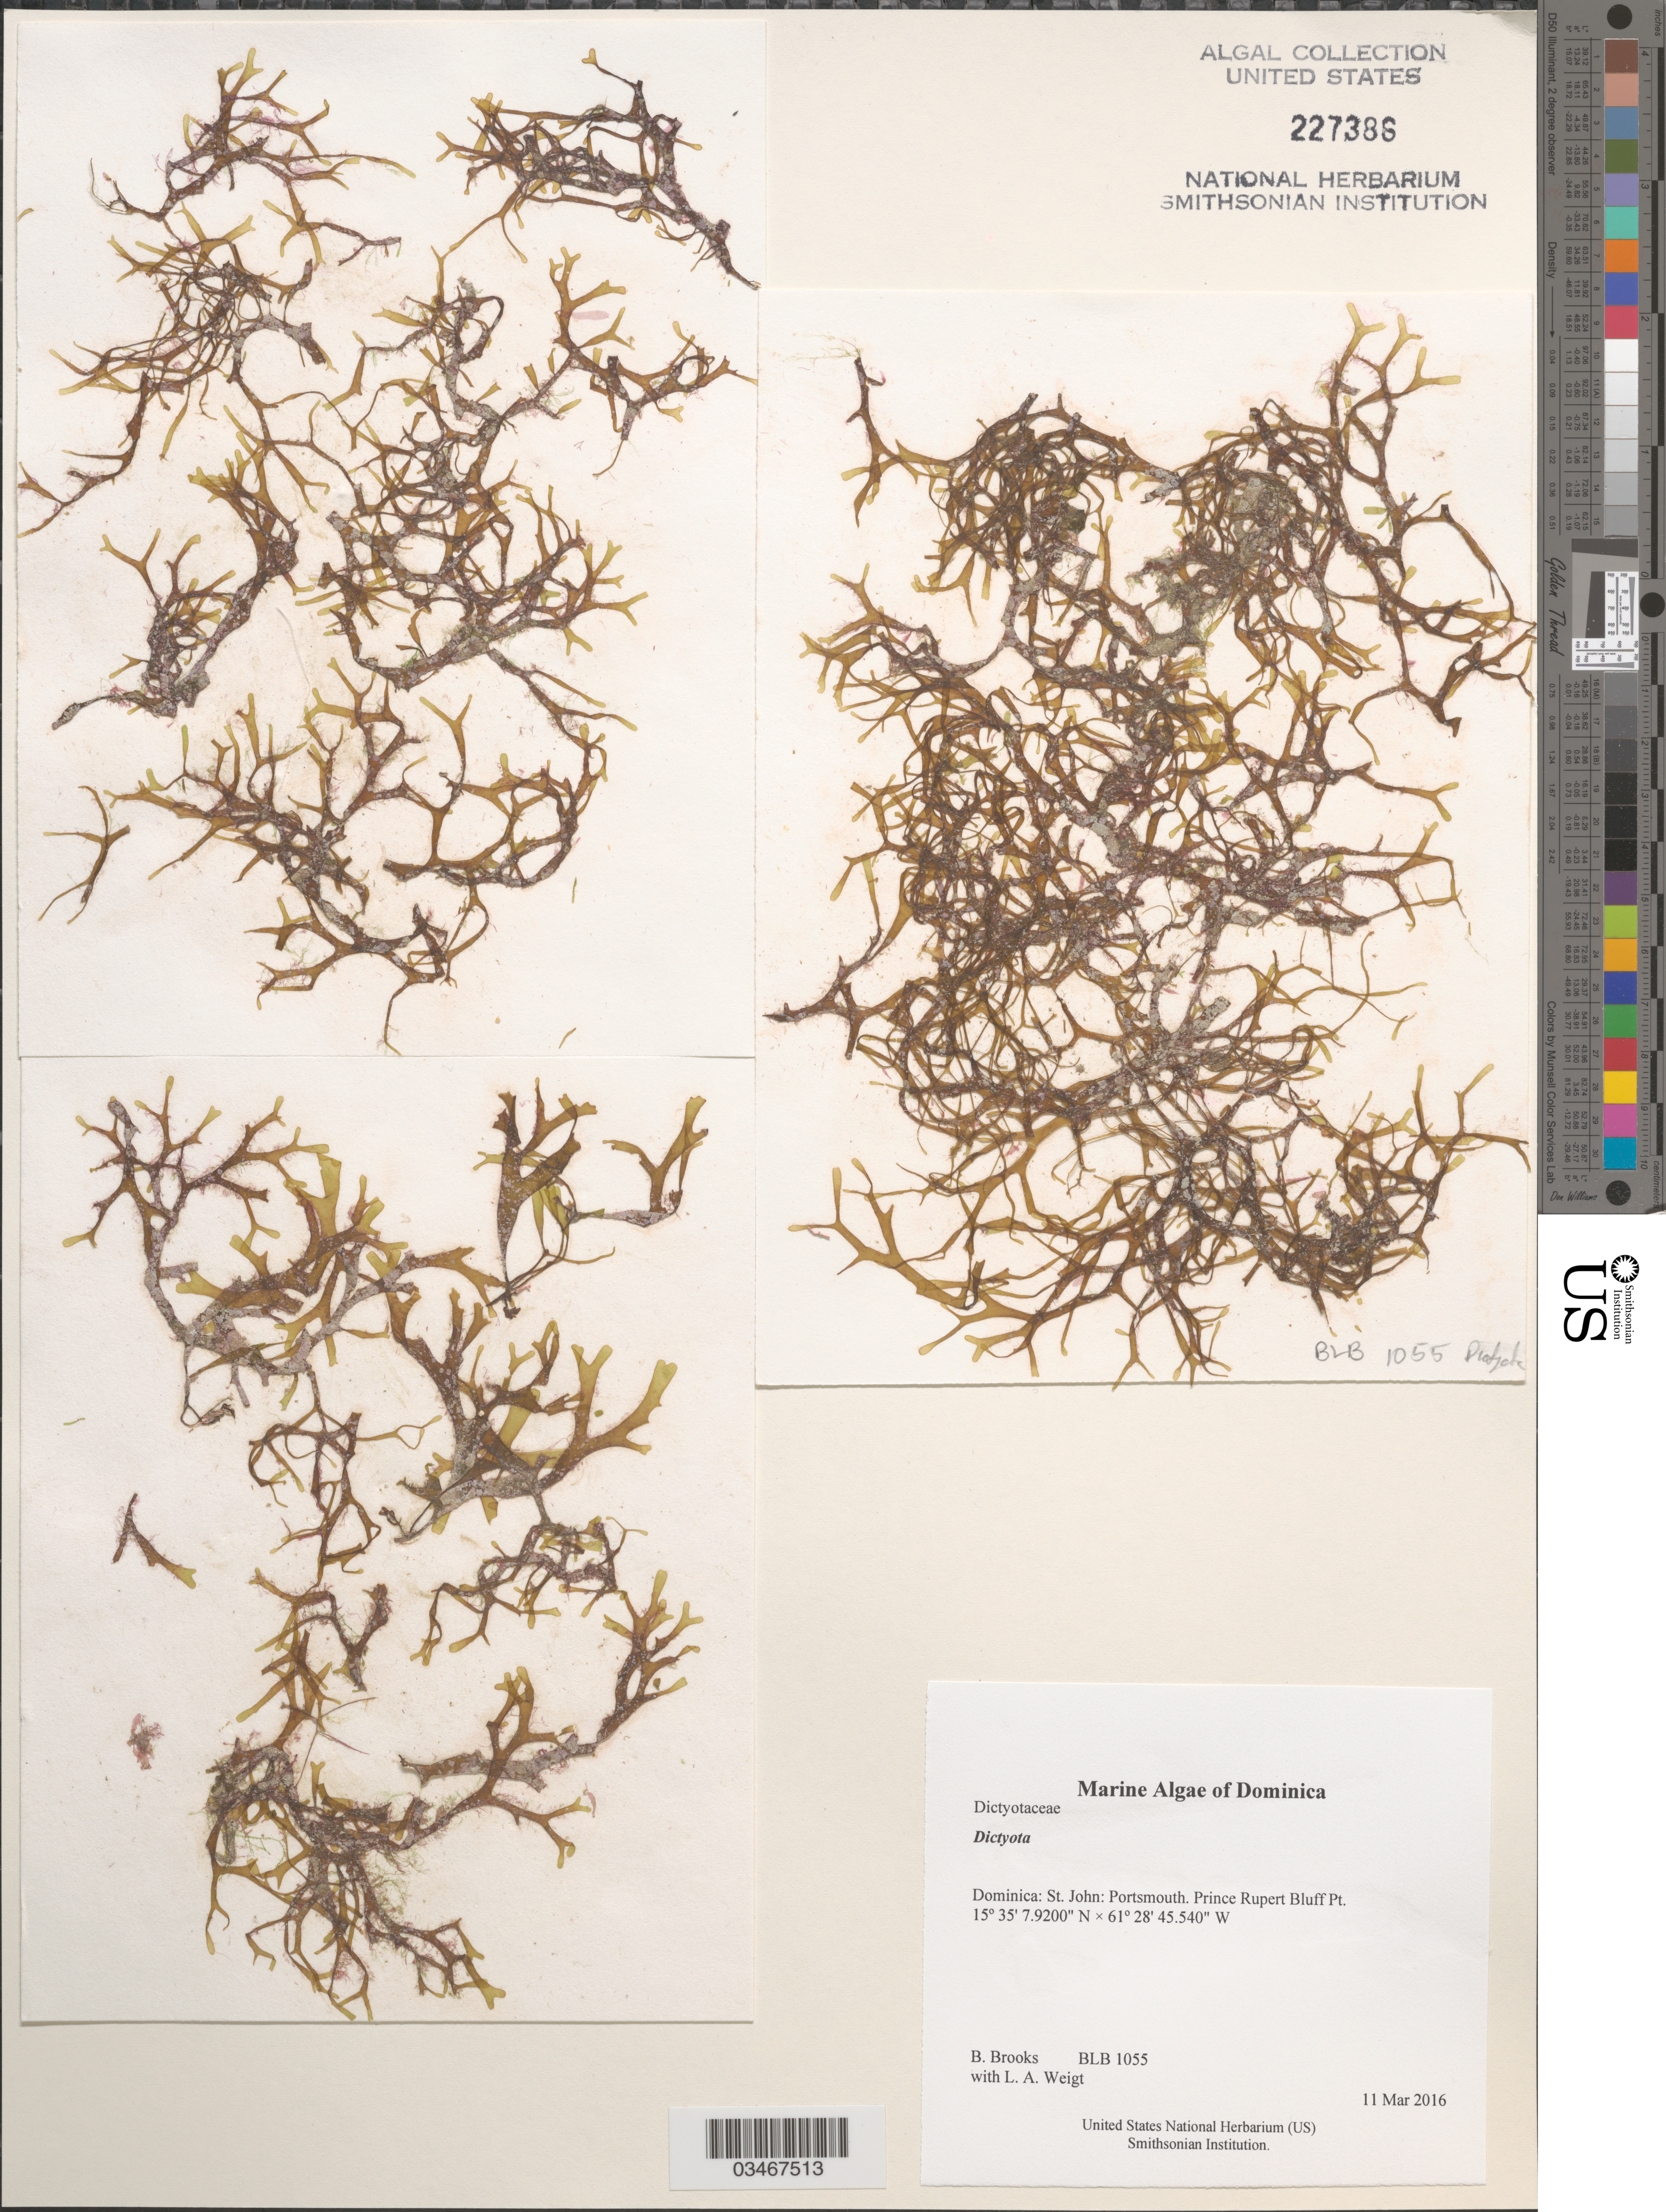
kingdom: Chromista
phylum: Ochrophyta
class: Phaeophyceae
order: Dictyotales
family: Dictyotaceae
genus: Dictyota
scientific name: Dictyota sp.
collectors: B. Brooks & L. A. Weigt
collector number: BLB 1055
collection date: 2016-03-11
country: Dominica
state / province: St. John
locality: Portsmouth. Prince Rubert Bluff Pt.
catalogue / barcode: US 227386